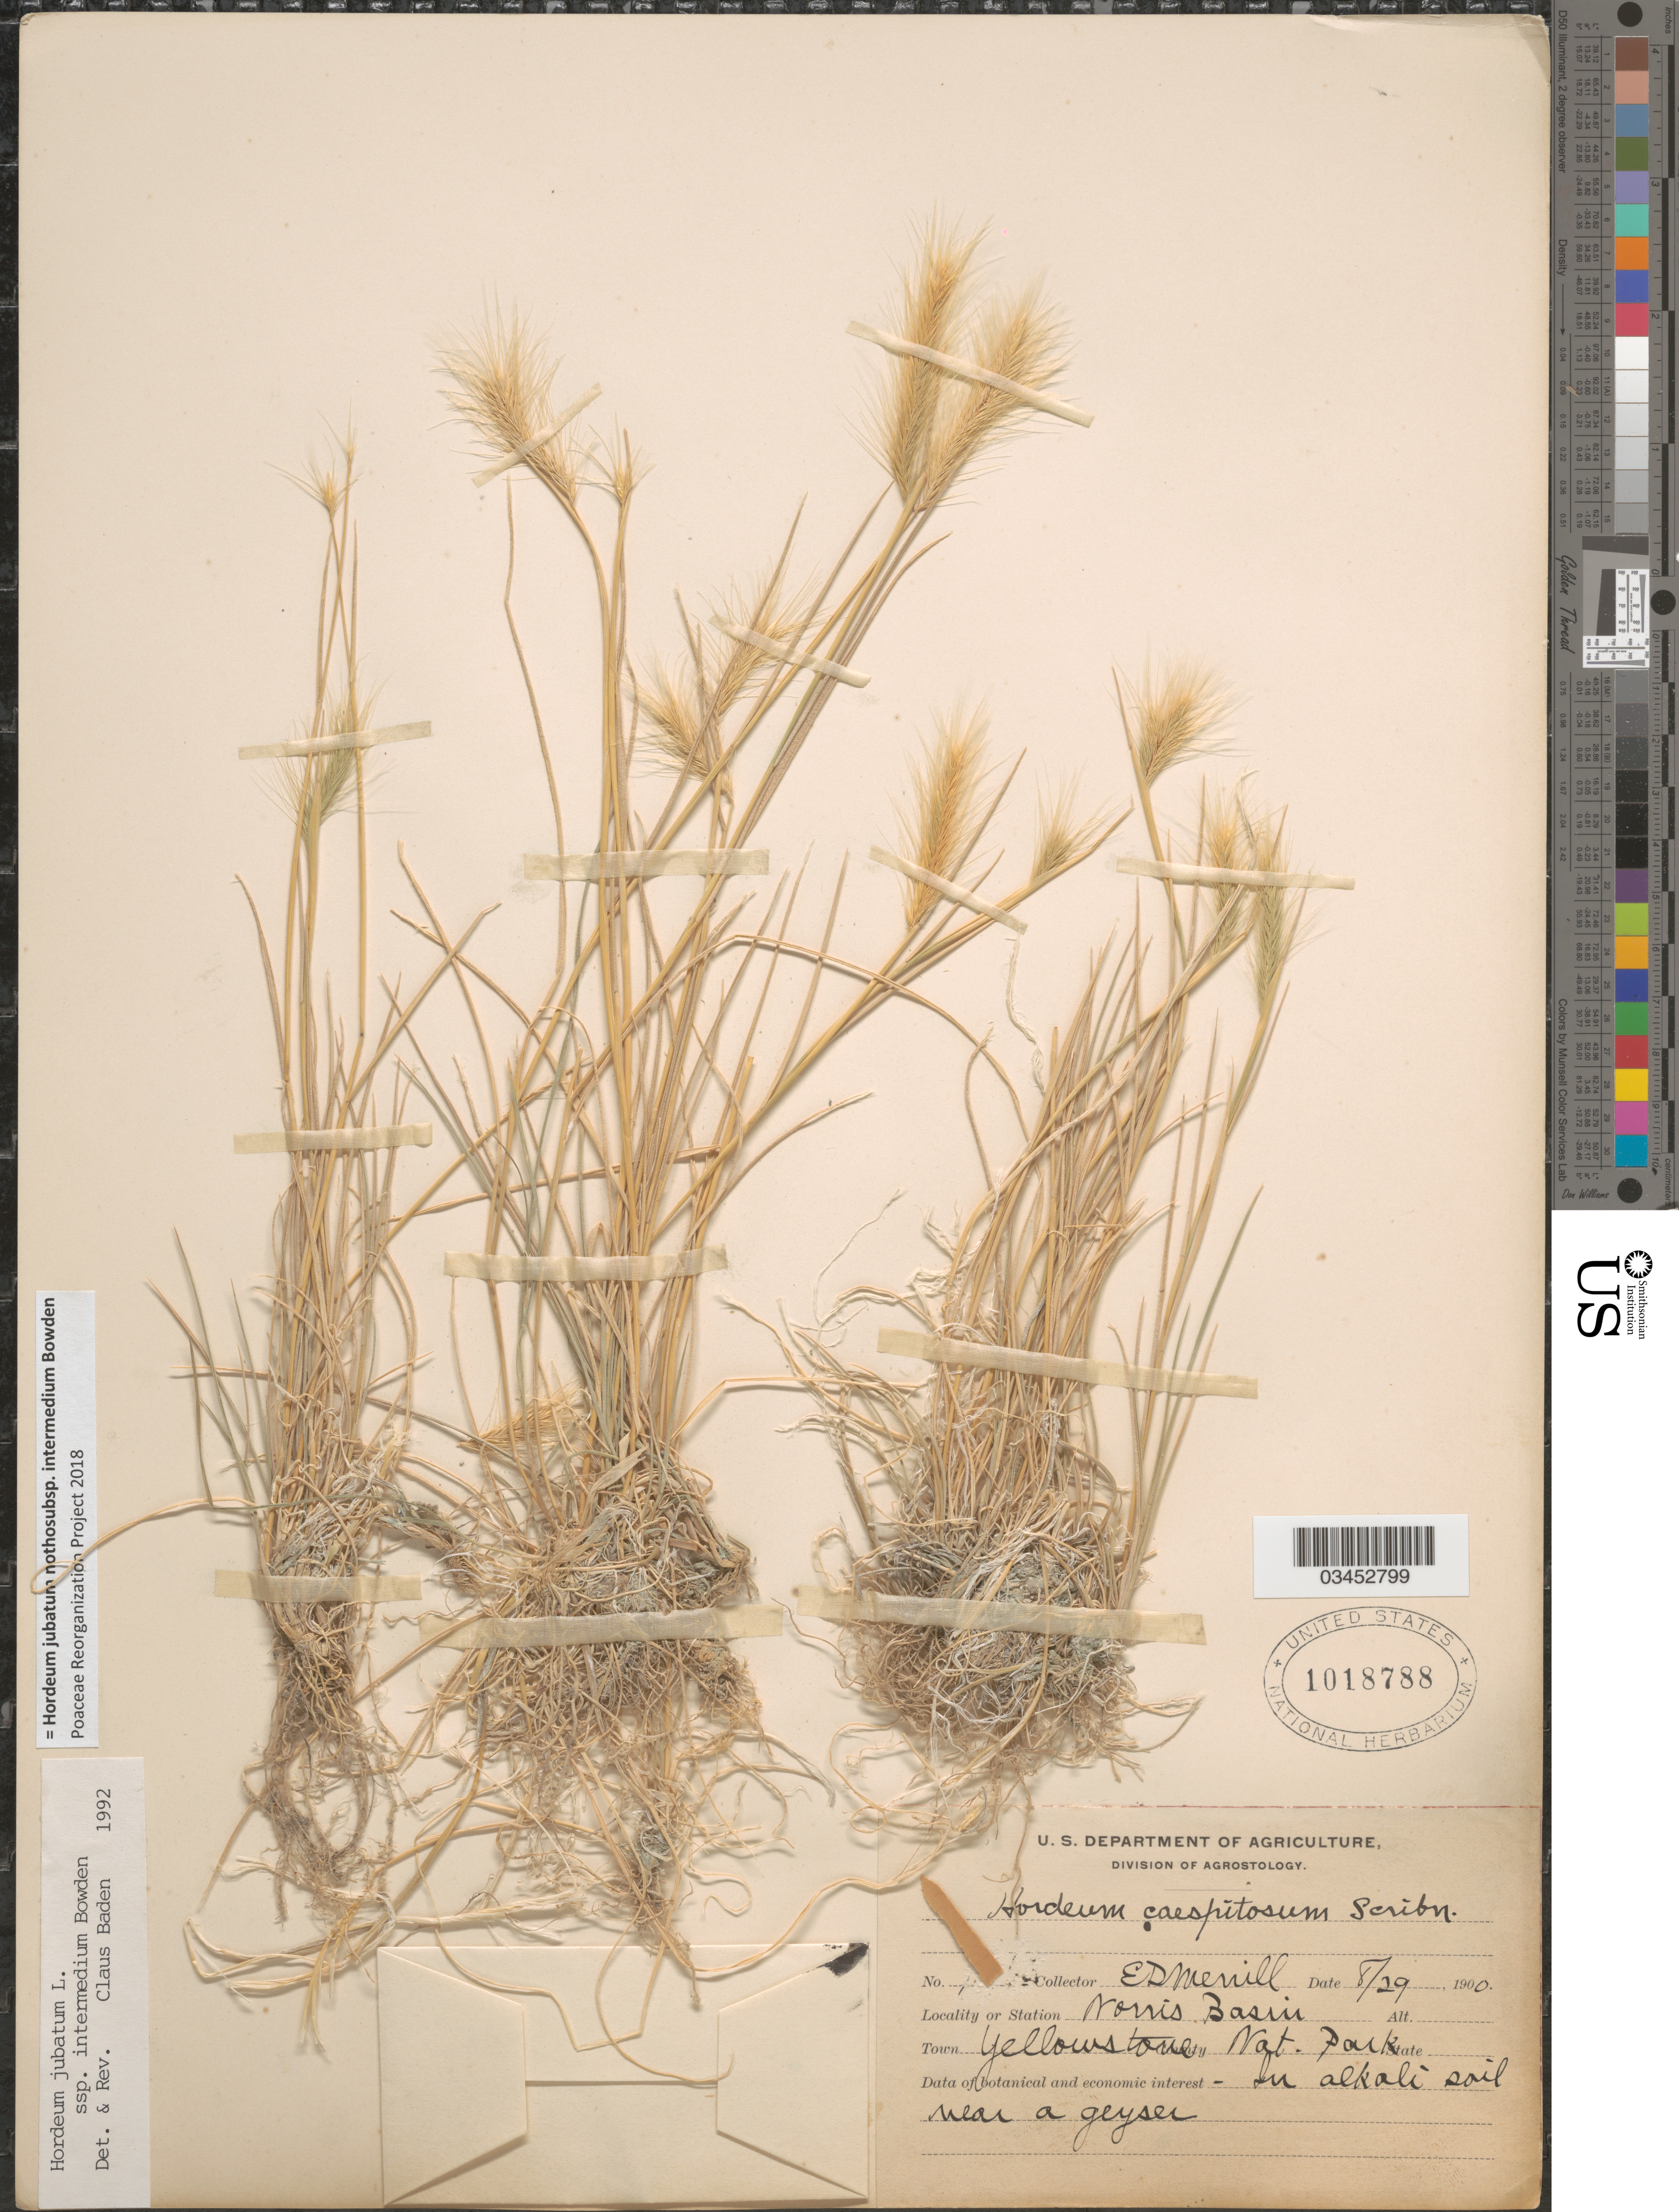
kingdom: Plantae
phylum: Tracheophyta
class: Liliopsida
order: Poales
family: Poaceae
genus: Hordeum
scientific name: Hordeum jubatum nothosubsp. intermedium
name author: Bowden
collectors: E. D. Merrill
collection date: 1900-08-29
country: United States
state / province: Wyoming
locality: Norris Basin. Town Yellowstone Nat. Park.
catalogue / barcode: US 1018788